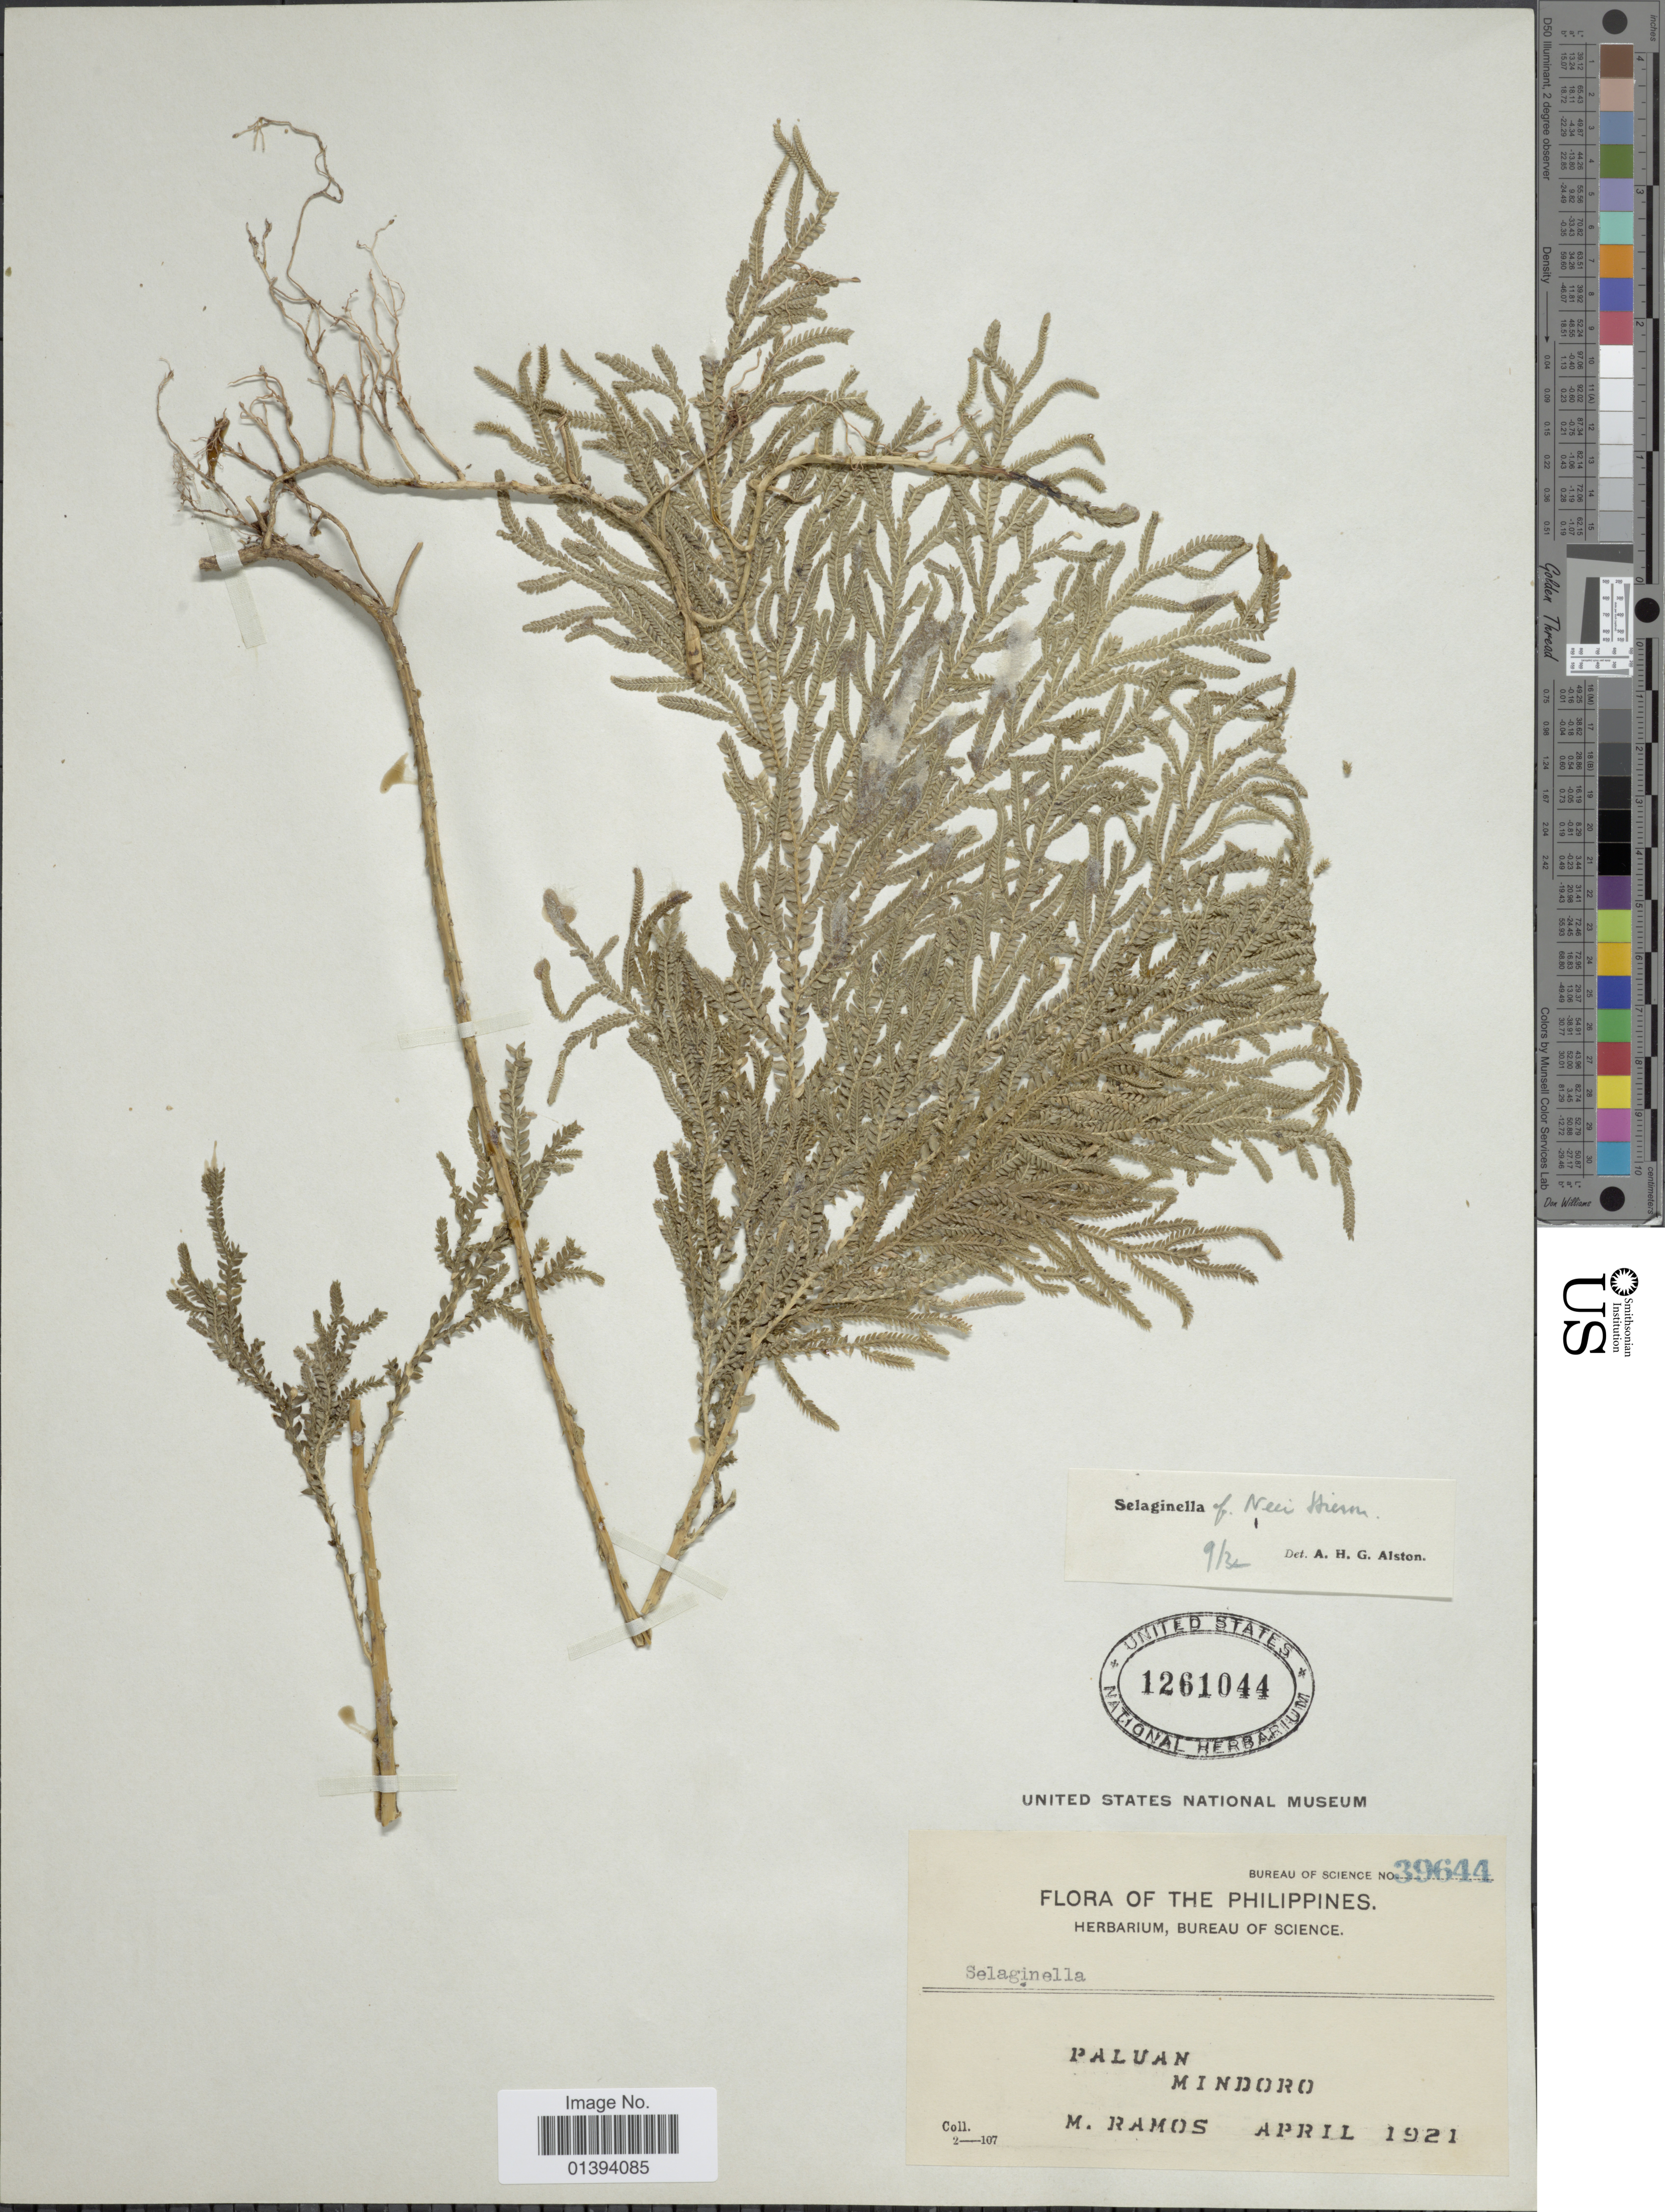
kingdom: Plantae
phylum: Tracheophyta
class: Lycopodiopsida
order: Selaginellales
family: Selaginellaceae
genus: Selaginella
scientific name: Selaginella neei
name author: Hieron.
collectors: M. Ramos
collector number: Bureau of Science 39644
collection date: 1921-04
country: Philippines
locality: Paluan Mindoro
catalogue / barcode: US 1261044